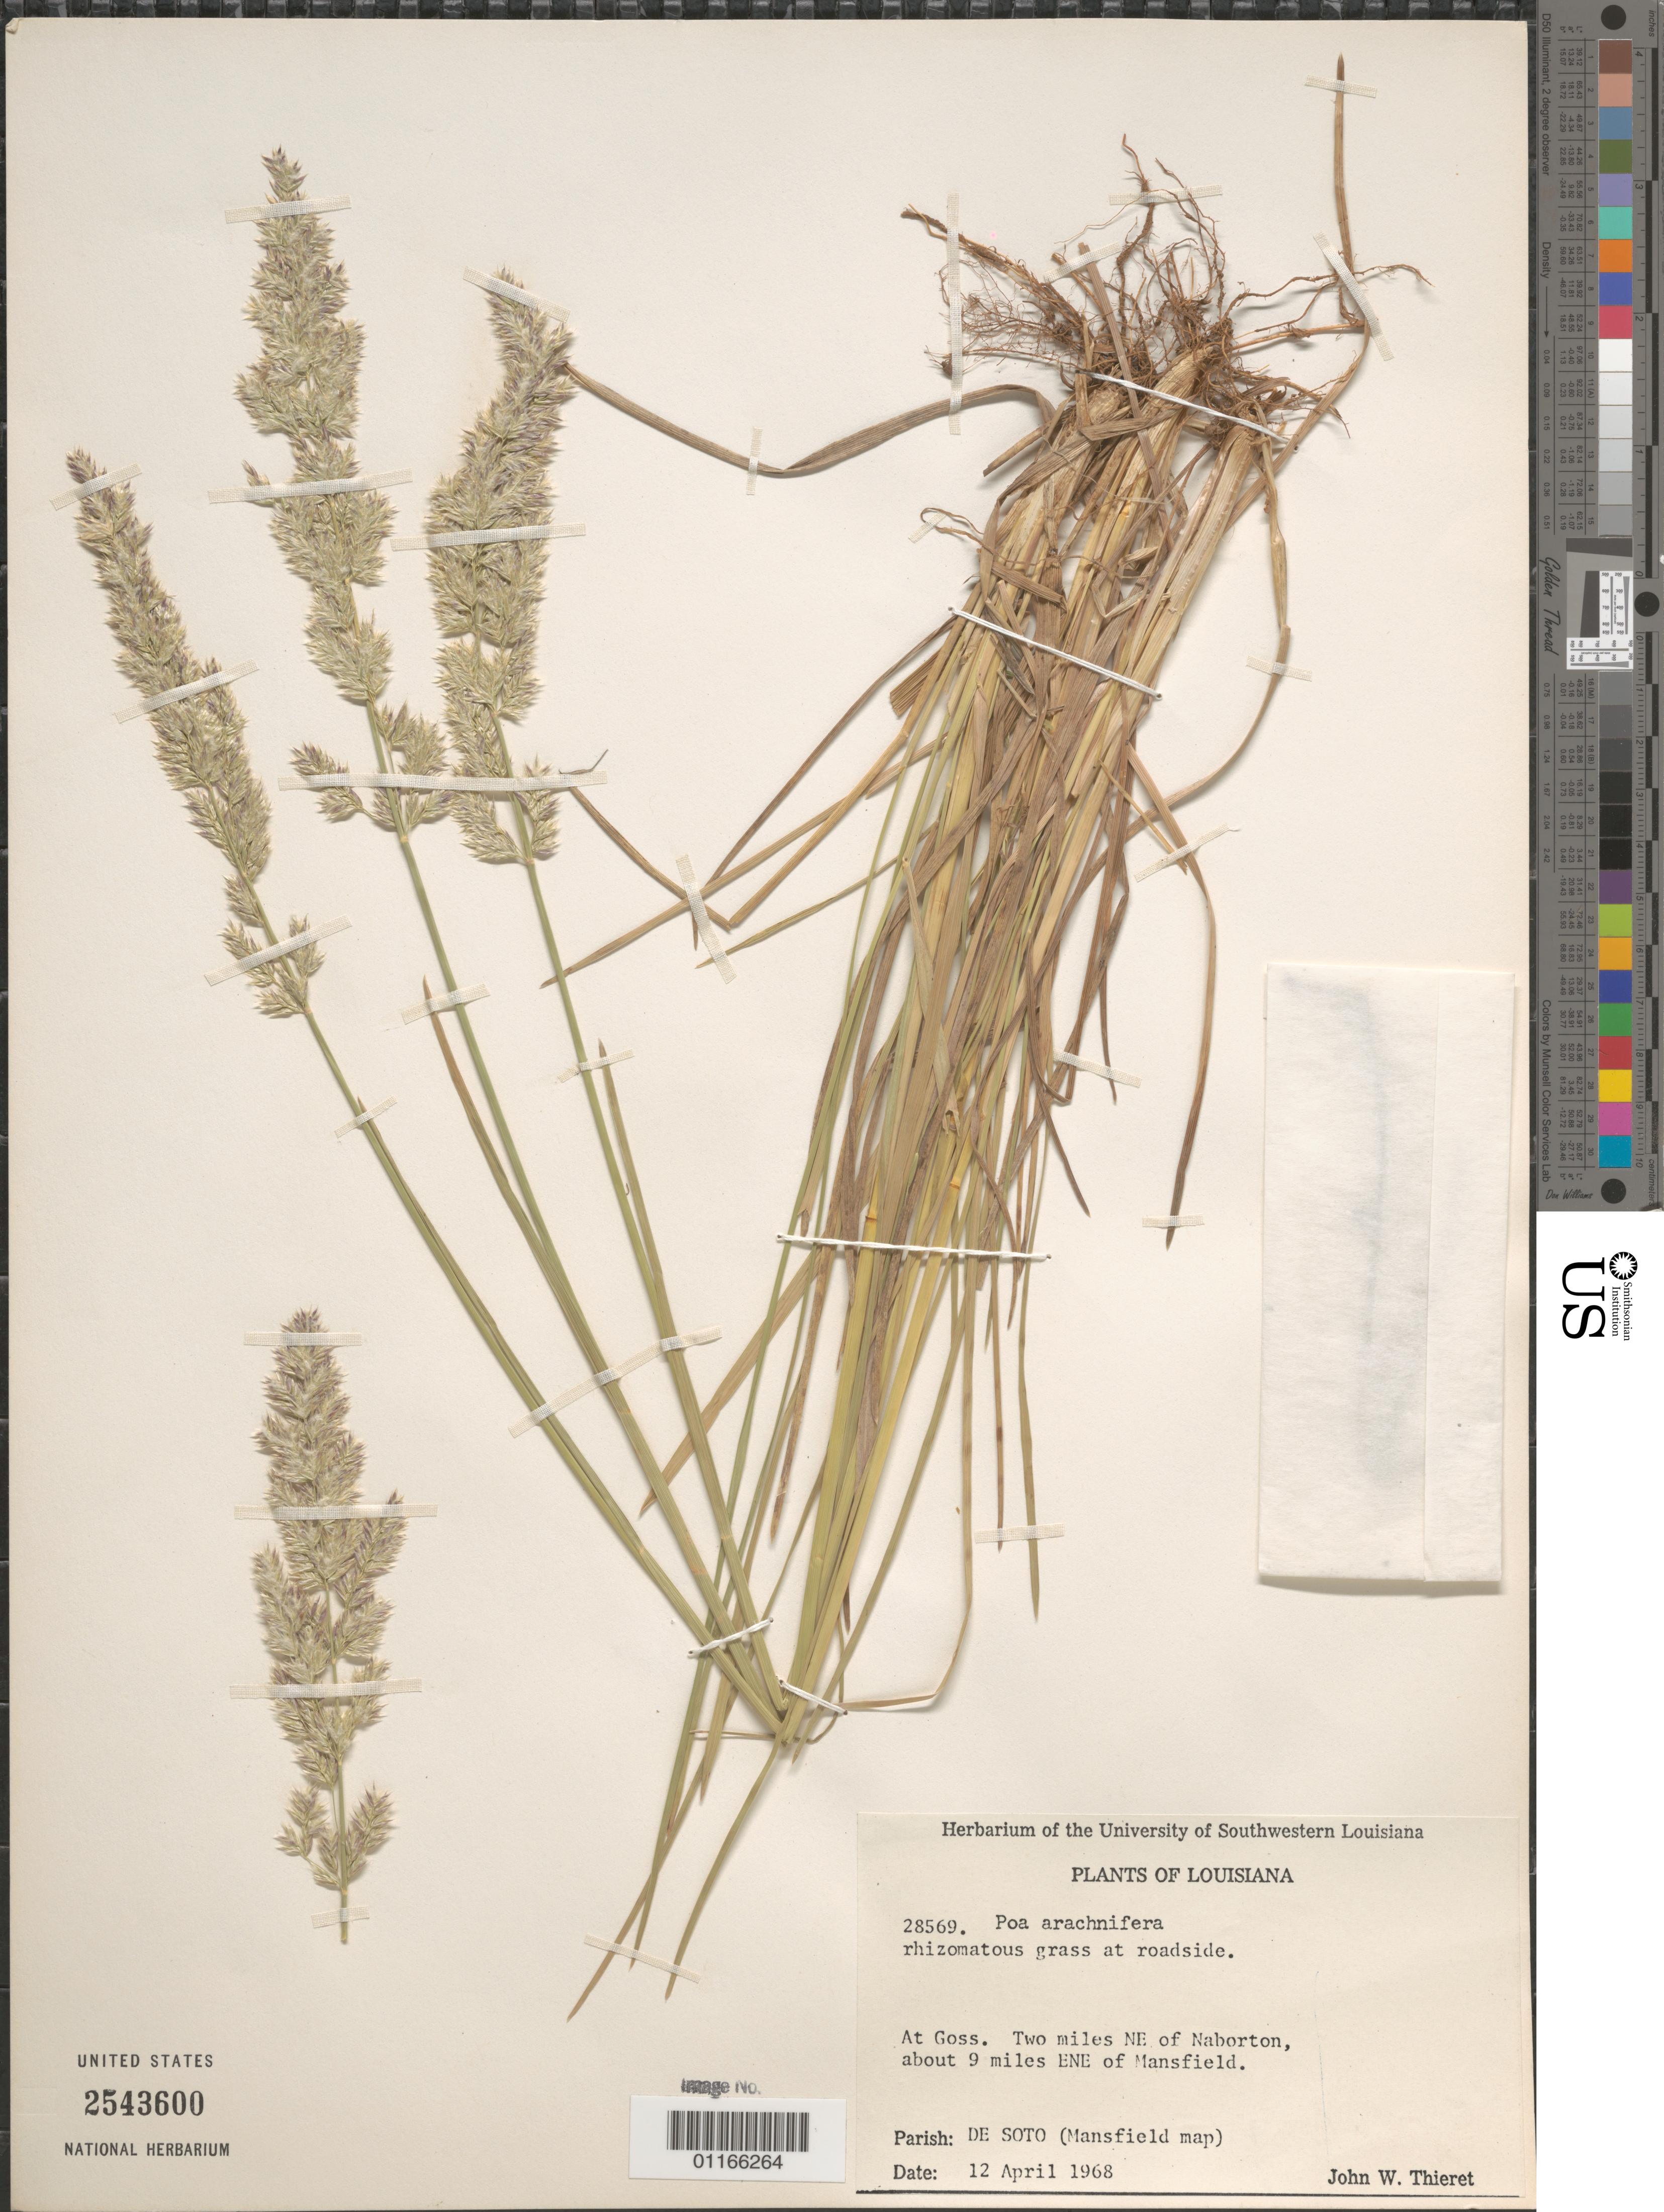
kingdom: Plantae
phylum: Tracheophyta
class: Liliopsida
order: Poales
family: Poaceae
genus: Poa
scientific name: Poa arachnifera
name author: Torr.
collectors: J. W. Thieret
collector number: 28569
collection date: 1968-04-12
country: United States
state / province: Louisiana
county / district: De Soto Parish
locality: At Goss. Two miles NE of Naborton, about 9 miles ENE of Mansfield.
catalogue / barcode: US 2543600